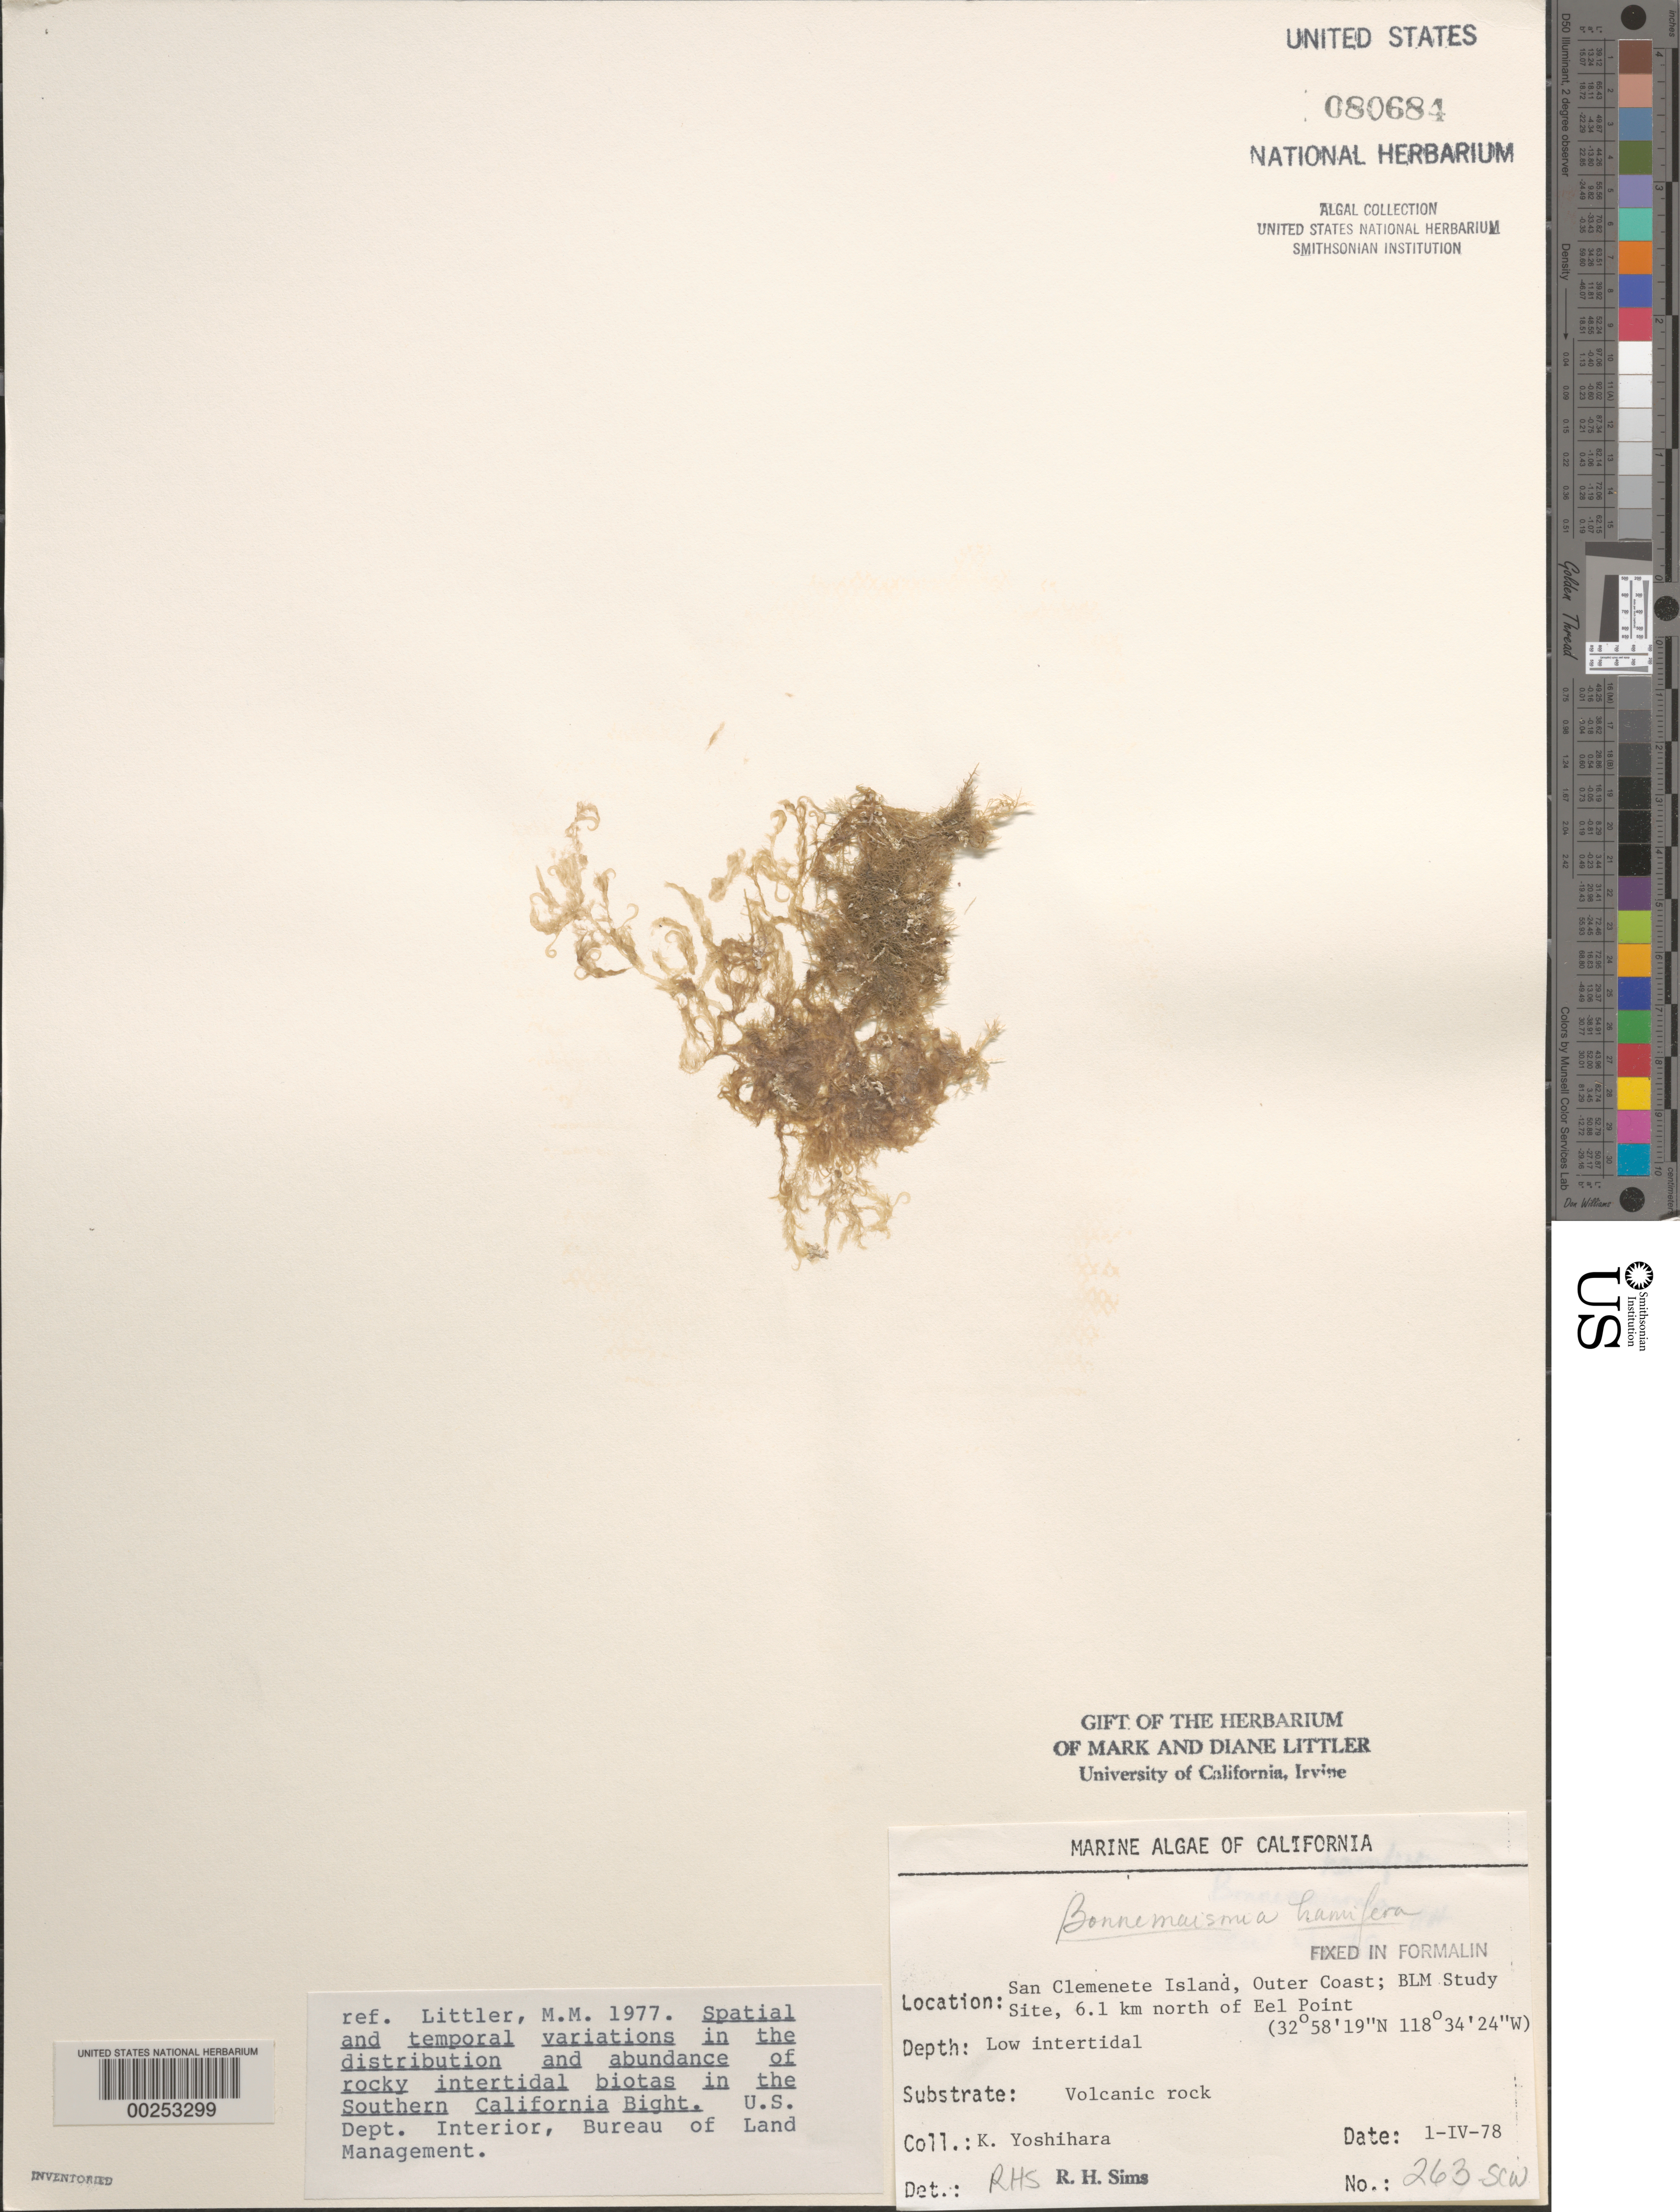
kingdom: Plantae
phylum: Rhodophyta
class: Florideophyceae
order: Bonnemaisoniales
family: Bonnemaisoniaceae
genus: Bonnemaisonia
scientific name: Bonnemaisonia hamifera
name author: P. Hariot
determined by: Sims, Robert H.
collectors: K. Yoshihara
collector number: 263-scw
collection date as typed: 01 Apr 1978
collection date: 1978-04-01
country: United States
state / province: California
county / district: Los Angeles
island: San Clemente Island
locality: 6.1 km north of Eel Point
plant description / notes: BLM-SOCALBIGHT Rocky Intertidal Survey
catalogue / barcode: US 80684